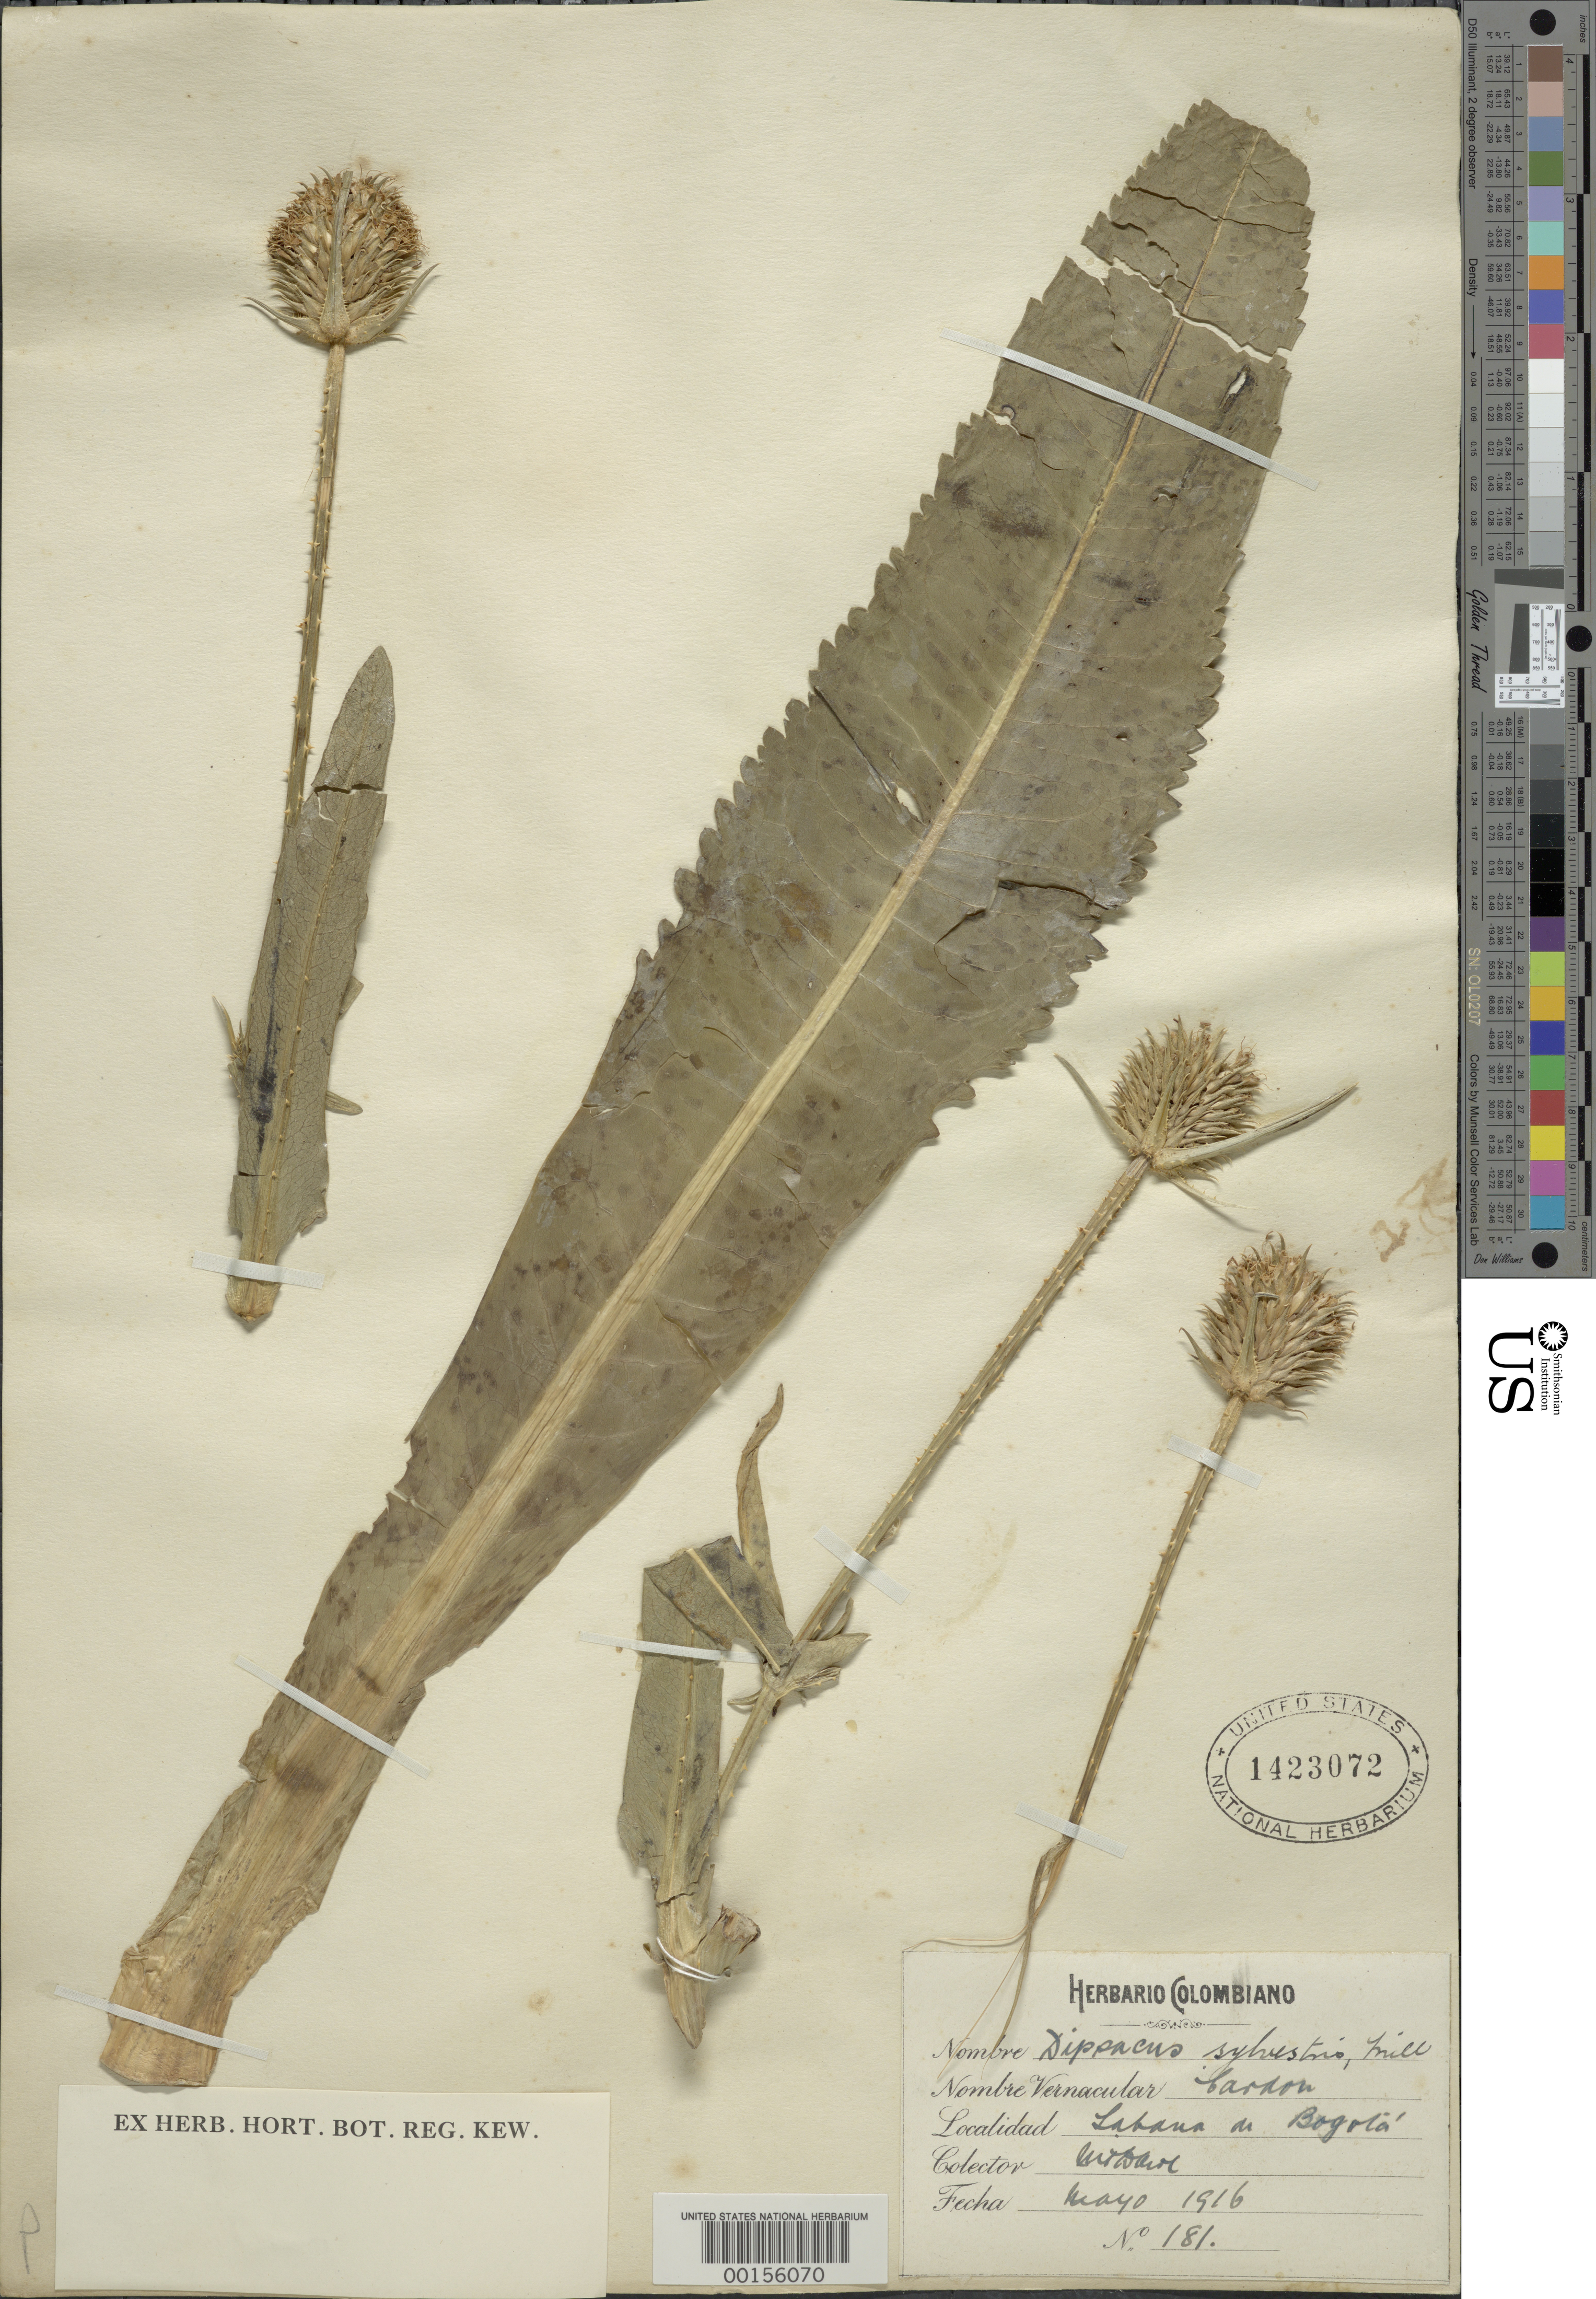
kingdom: Plantae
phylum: Tracheophyta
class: Magnoliopsida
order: Dipsacales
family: Caprifoliaceae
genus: Dipsacus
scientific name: Dipsacus sylvestris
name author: Huds.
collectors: M. T. Dawe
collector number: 181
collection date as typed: May 1916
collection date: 1916-05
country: Colombia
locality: Labana a Bogota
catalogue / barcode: US 1423072